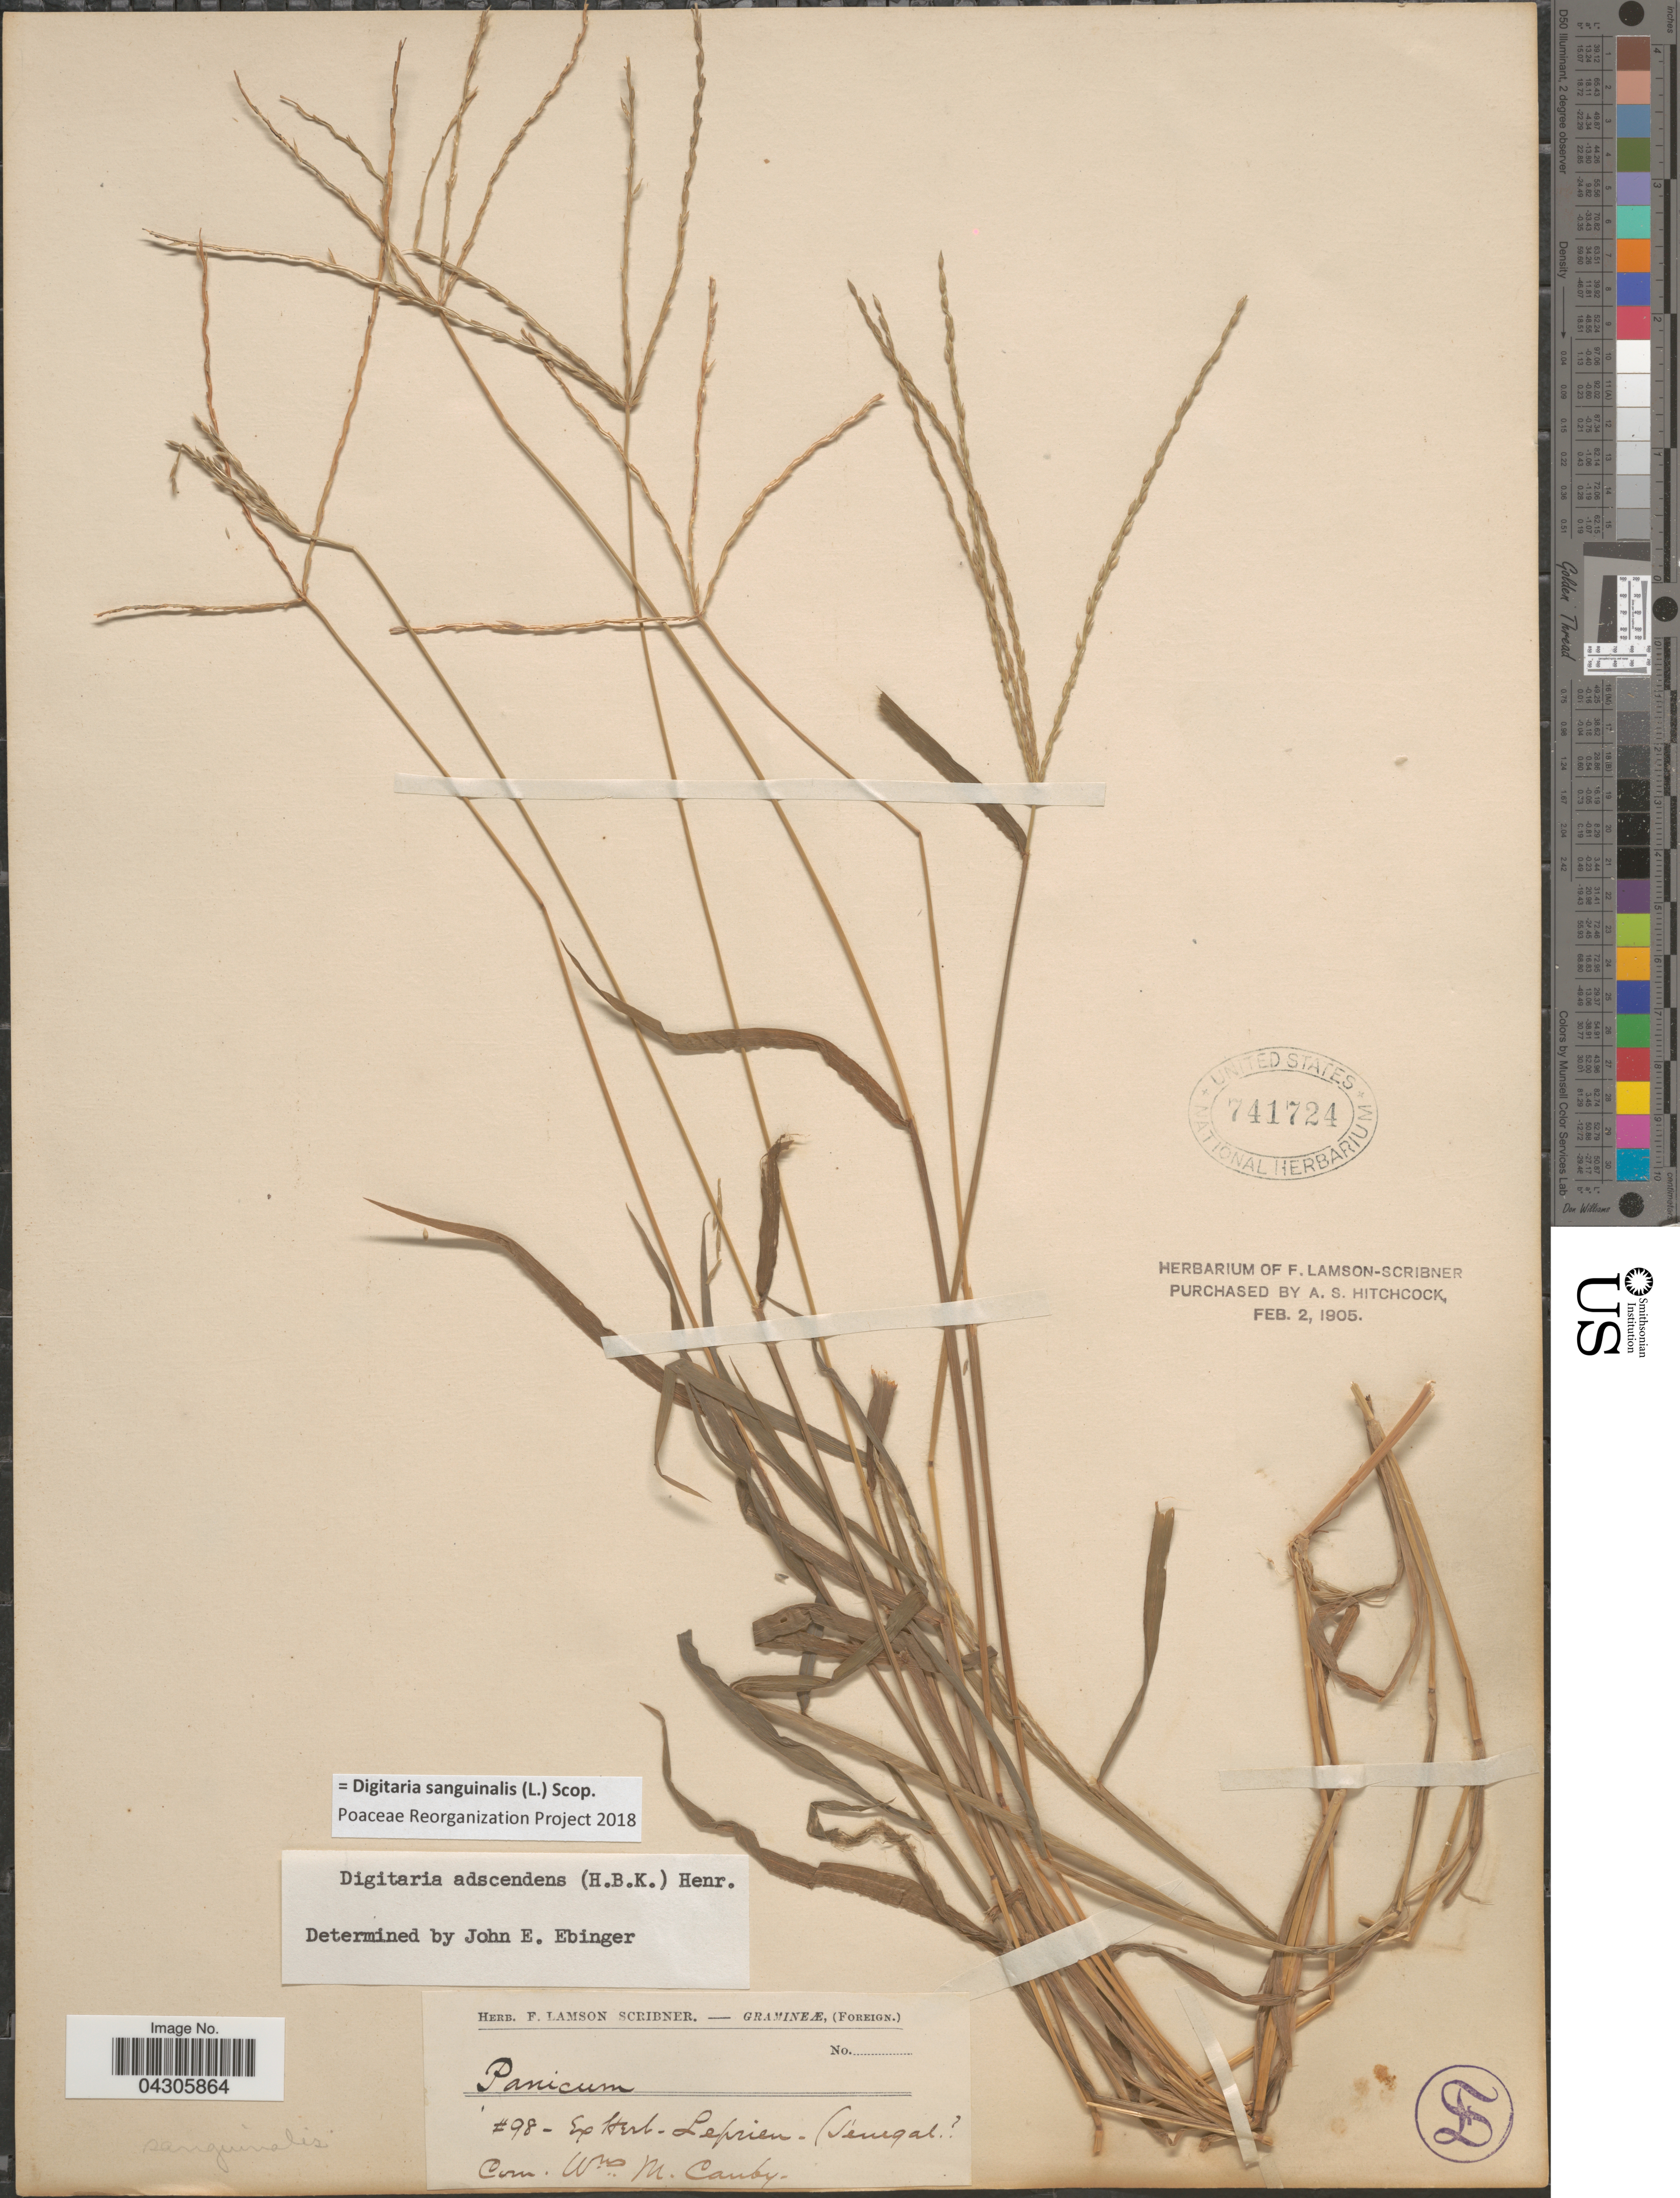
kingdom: Plantae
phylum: Tracheophyta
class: Liliopsida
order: Poales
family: Poaceae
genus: Digitaria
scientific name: Digitaria sanguinalis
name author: (L.) Scop.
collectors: ex Herb. Leprien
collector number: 98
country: Senegal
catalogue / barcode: US 741724